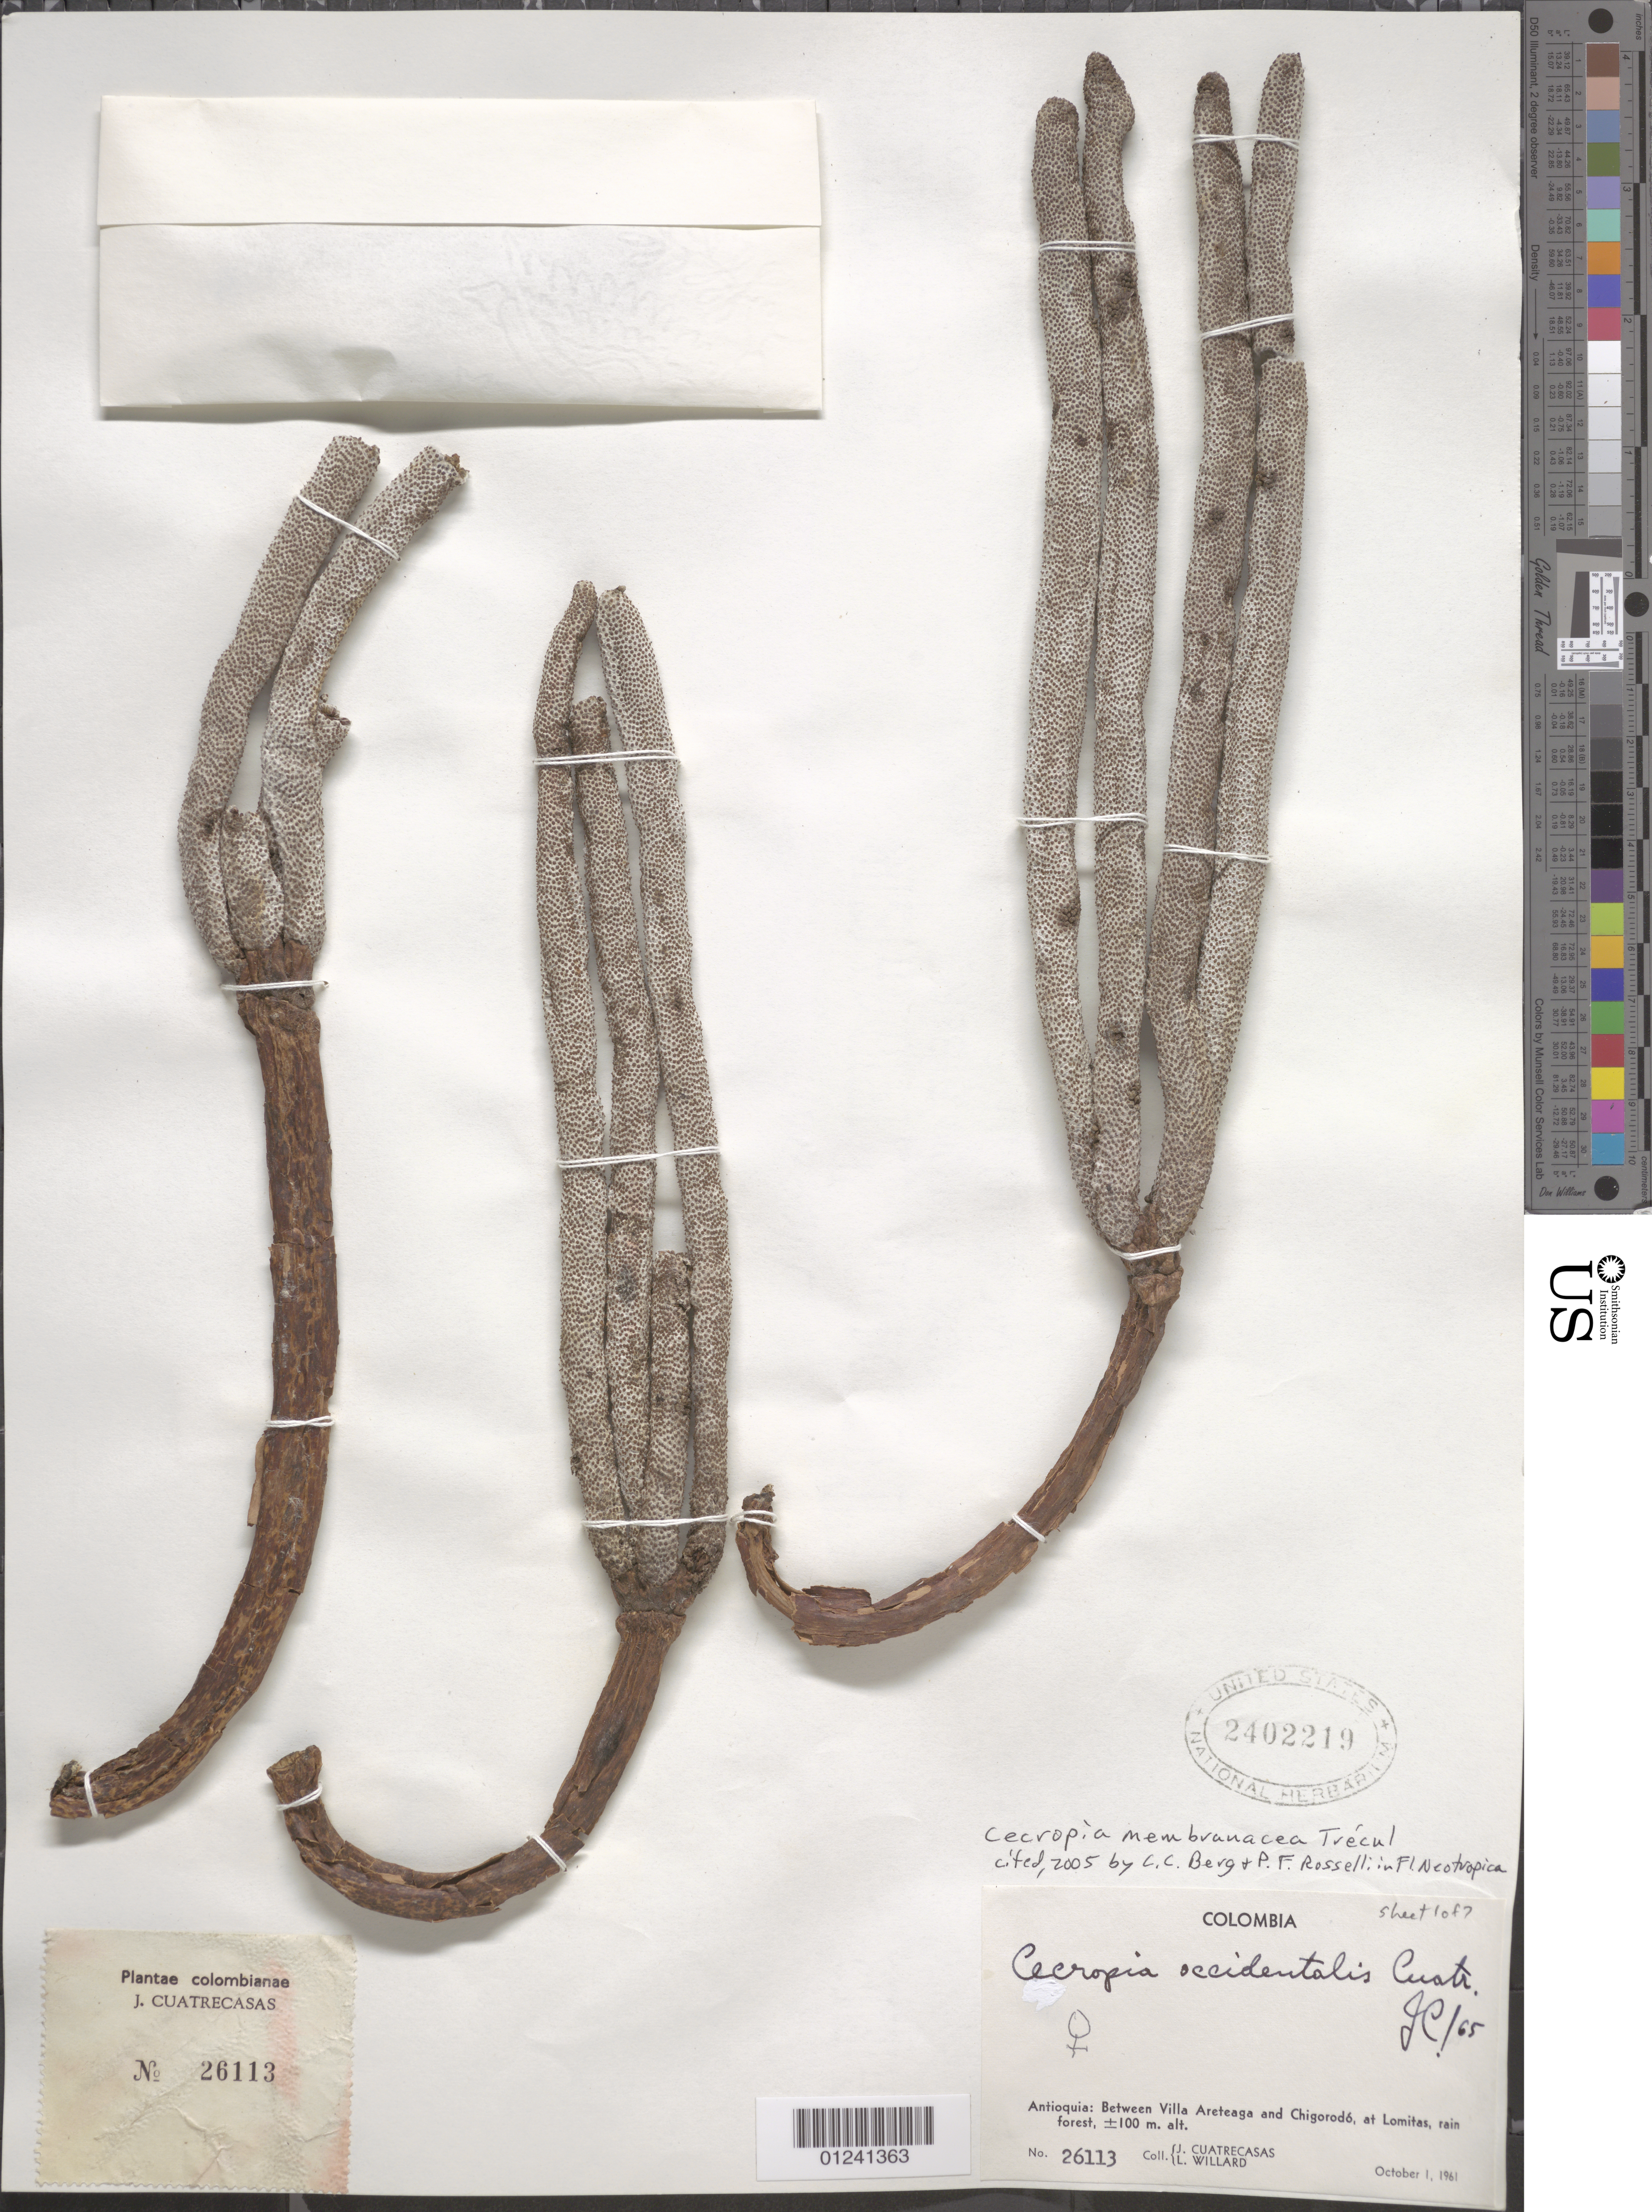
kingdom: Plantae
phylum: Tracheophyta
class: Magnoliopsida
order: Rosales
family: Urticaceae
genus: Cecropia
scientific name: Cecropia membranacea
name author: Trécul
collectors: J. Cuatrecasas & L. Willard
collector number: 26113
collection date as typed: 1 Oct 1961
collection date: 1961-10-01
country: Colombia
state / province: Antioquia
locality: between Villa Arteaga and Chigorodó, at Lomitas, rain forest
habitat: rain forest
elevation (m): -100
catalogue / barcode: US 2402219